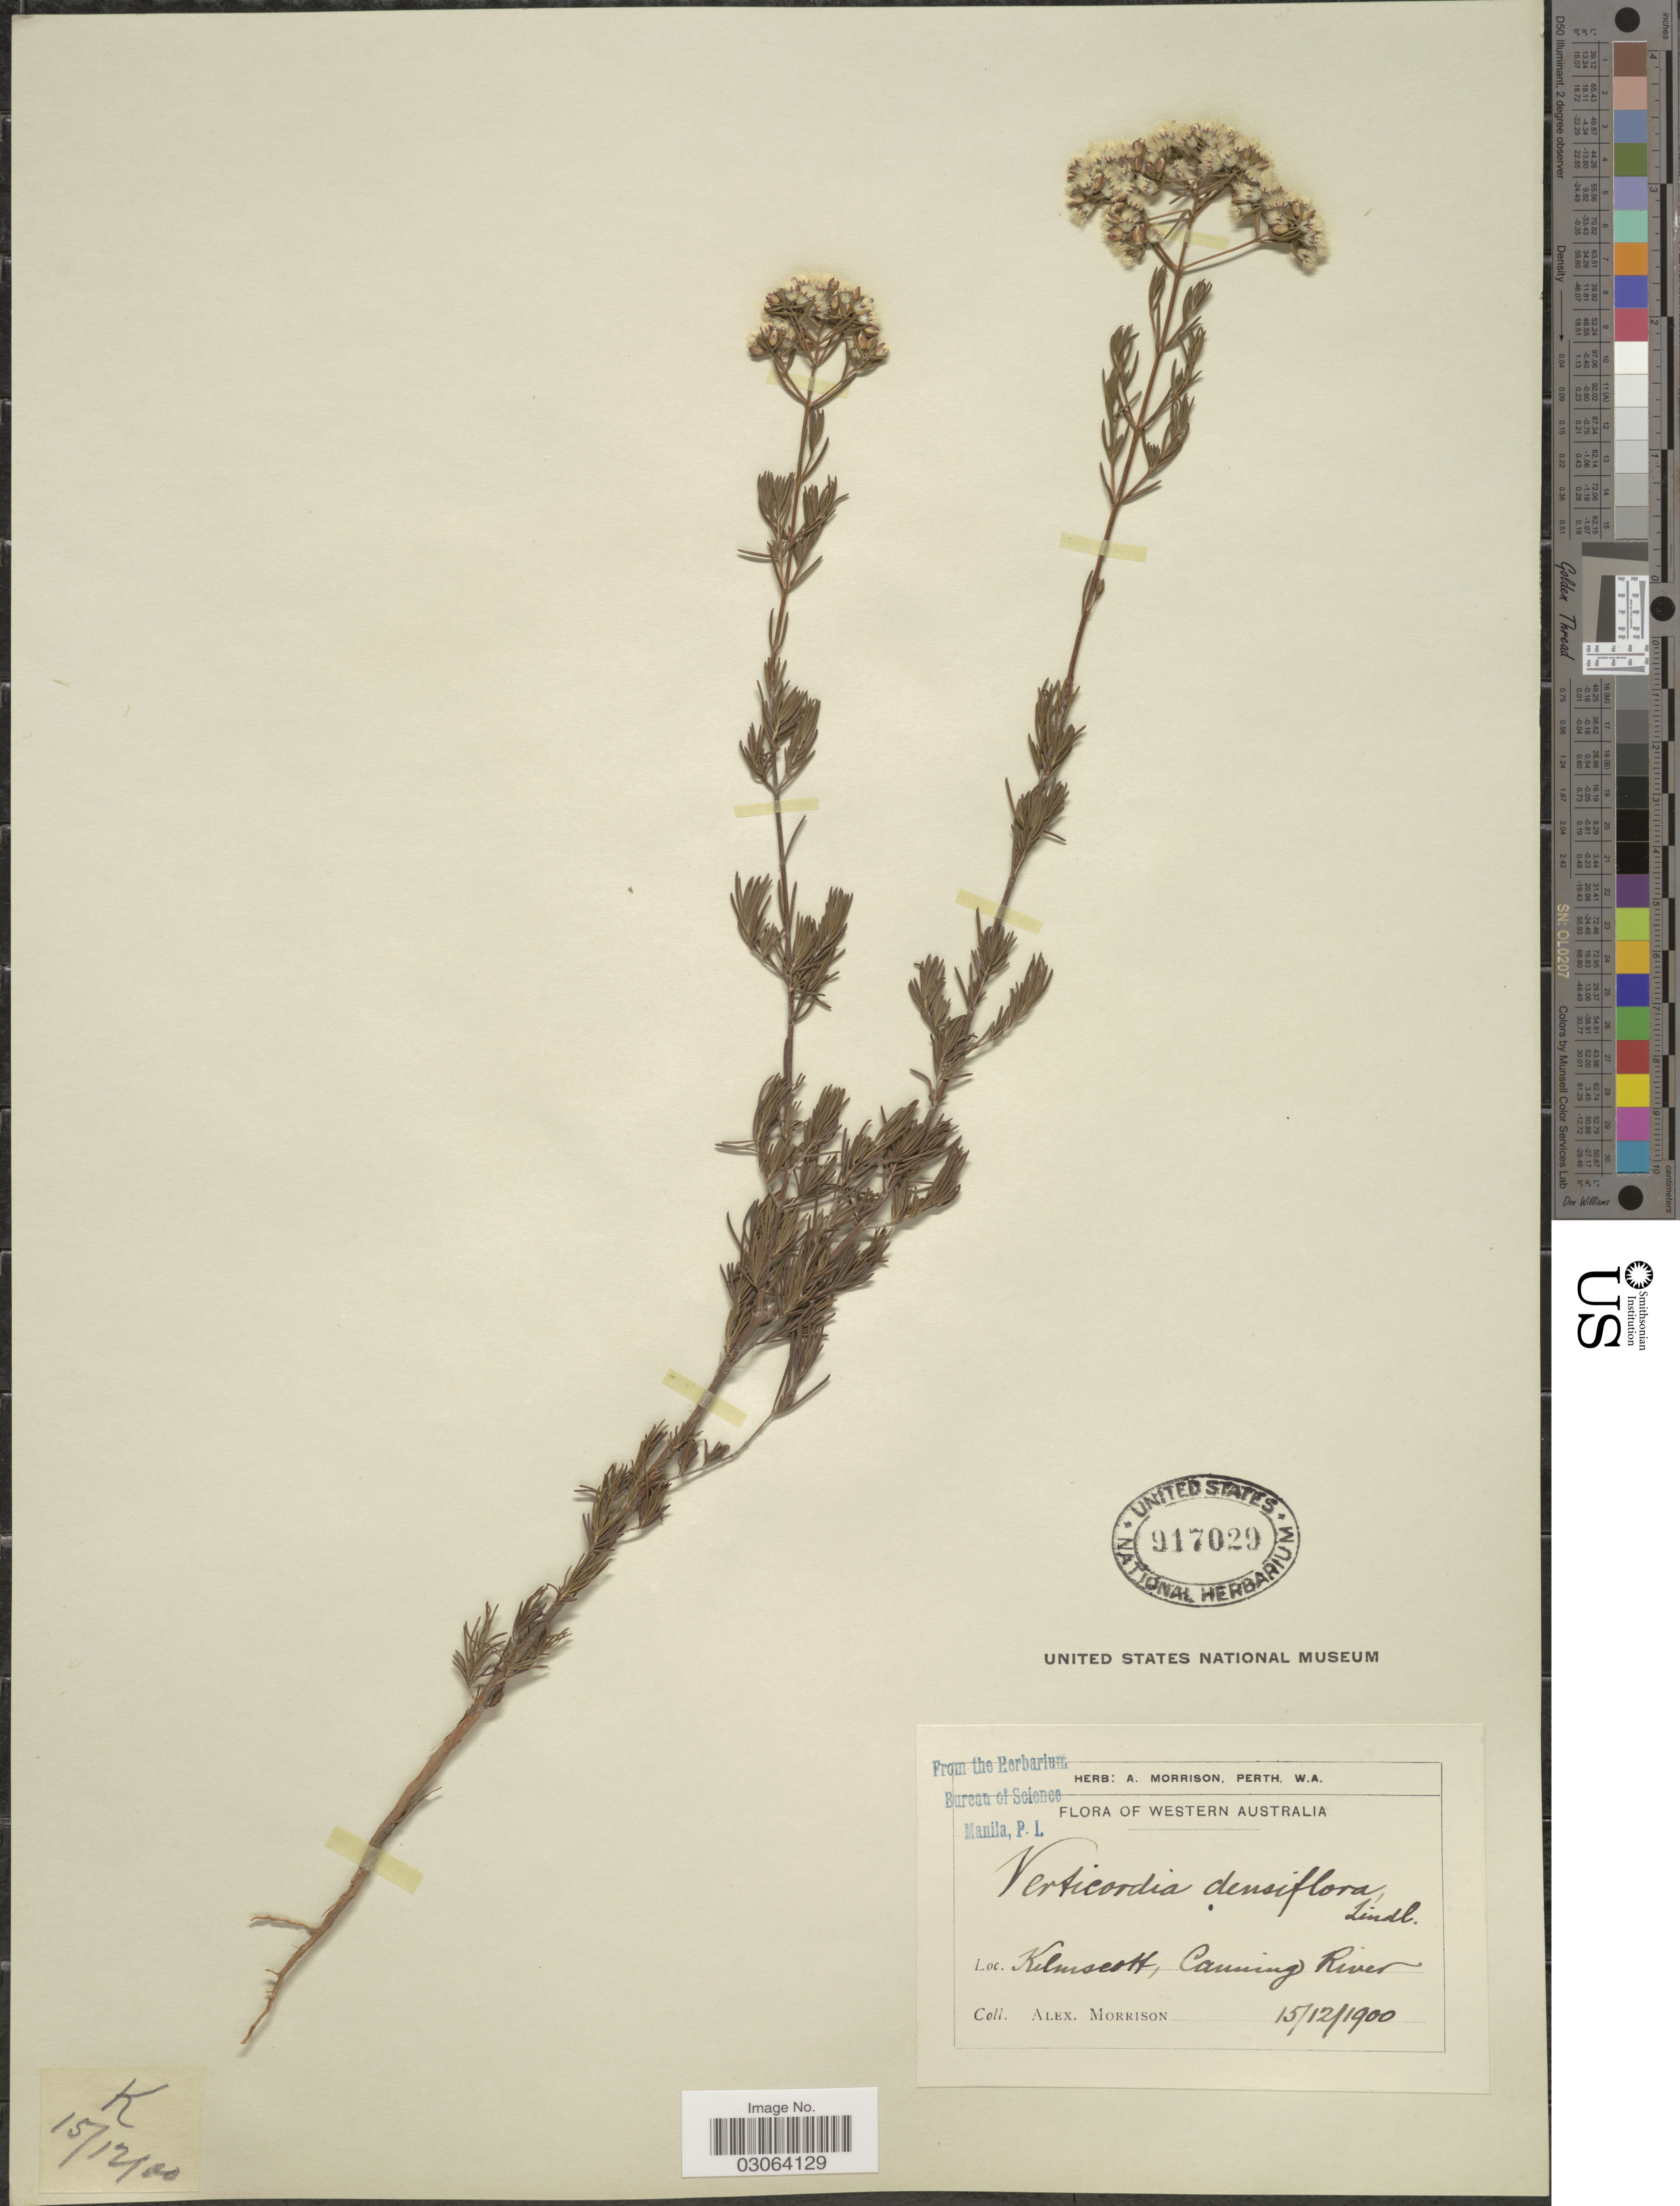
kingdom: Plantae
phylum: Tracheophyta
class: Magnoliopsida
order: Myrtales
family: Myrtaceae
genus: Verticordia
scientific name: Verticordia densiflora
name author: Lindl.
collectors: A. Morrison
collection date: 1900-12-15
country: Australia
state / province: Western Australia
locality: Kelmscott, Canning River.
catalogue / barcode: US 917029